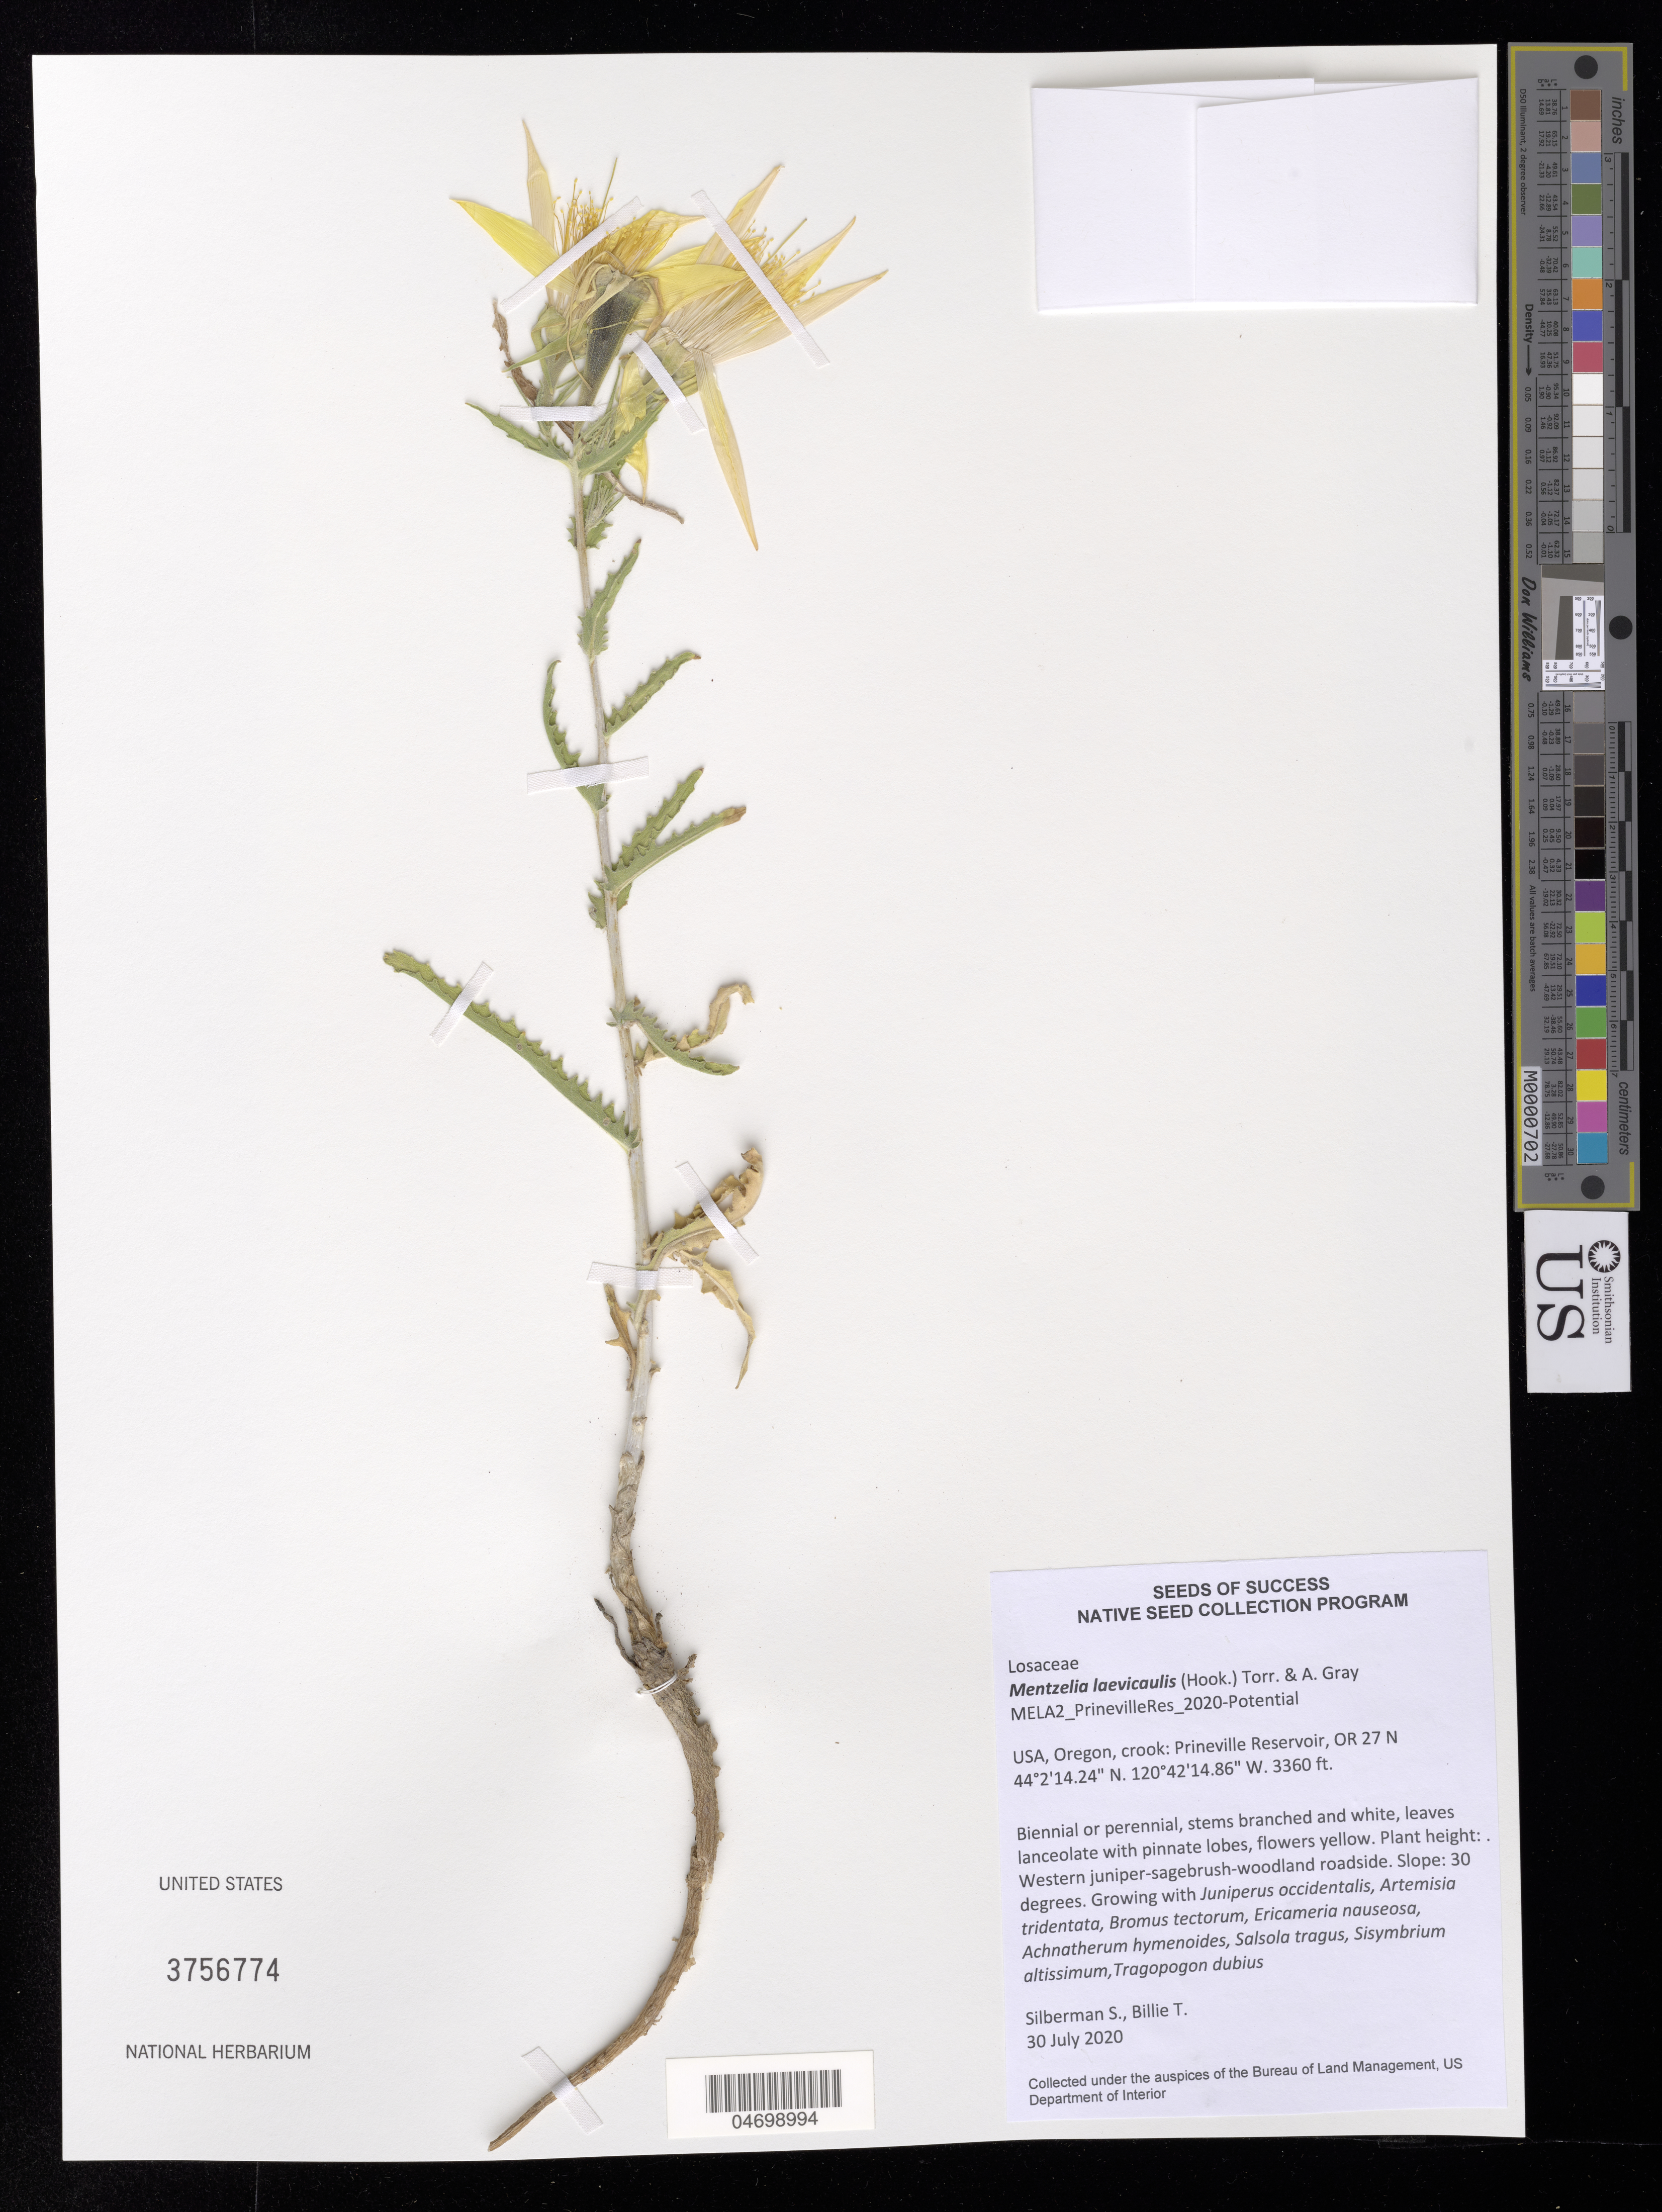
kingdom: Plantae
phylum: Tracheophyta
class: Magnoliopsida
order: Cornales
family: Loasaceae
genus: Mentzelia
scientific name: Mentzelia laevicaulis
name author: (Douglas ex Hook.) Torr. & A. Gray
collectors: S. Silberman & T. Billie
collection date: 2020-07-30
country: United States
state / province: Oregon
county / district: Crook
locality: Prineville Reservoir, OR 27 N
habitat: Western juniper-sagebrush-woodland roadside. With Artemisia tridentata, Bromus tectorumi, Juncus occidentalis, etc.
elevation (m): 1024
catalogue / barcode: US 3756774